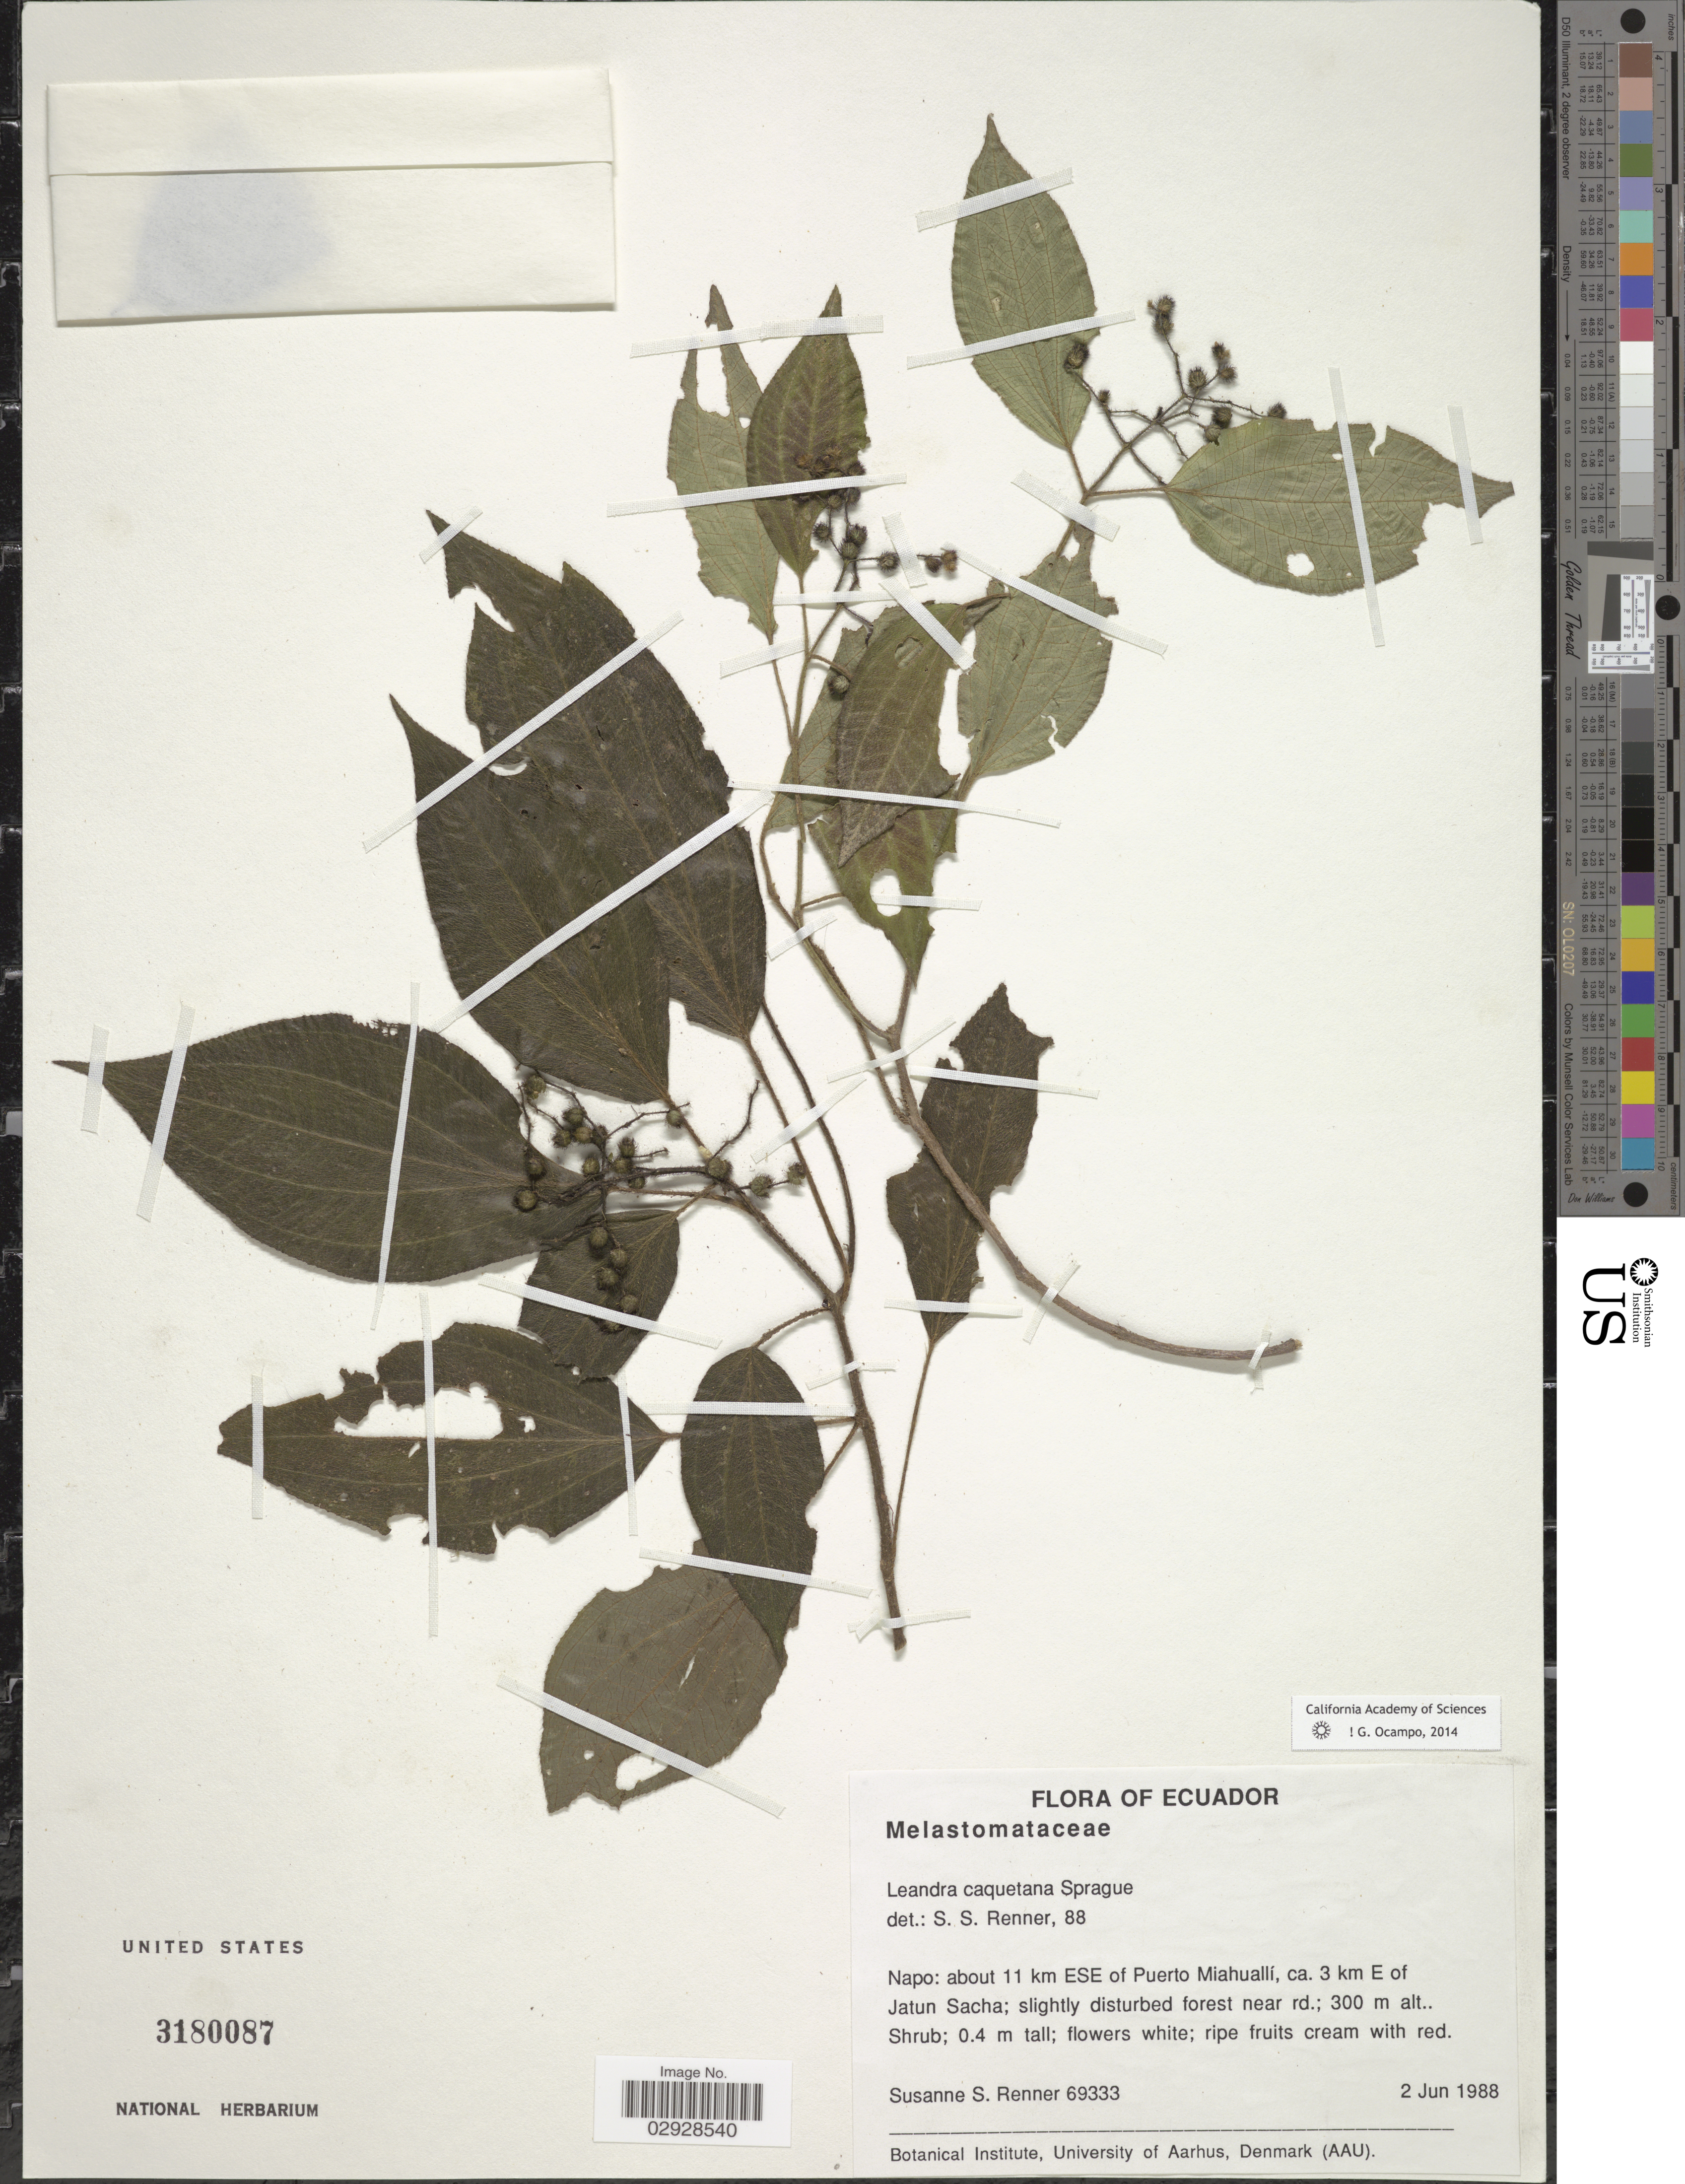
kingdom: Plantae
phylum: Tracheophyta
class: Magnoliopsida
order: Myrtales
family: Melastomataceae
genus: Leandra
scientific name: Leandra caquetana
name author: Sprague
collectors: S. S. Renner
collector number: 69333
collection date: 1988-06-02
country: Ecuador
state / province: Napo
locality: About 11 km ESE of Puerto Miahuallí, ca. 3 km E of Jatun Sacha; slightly disturbed forest near rd.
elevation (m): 300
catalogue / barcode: US 3180087